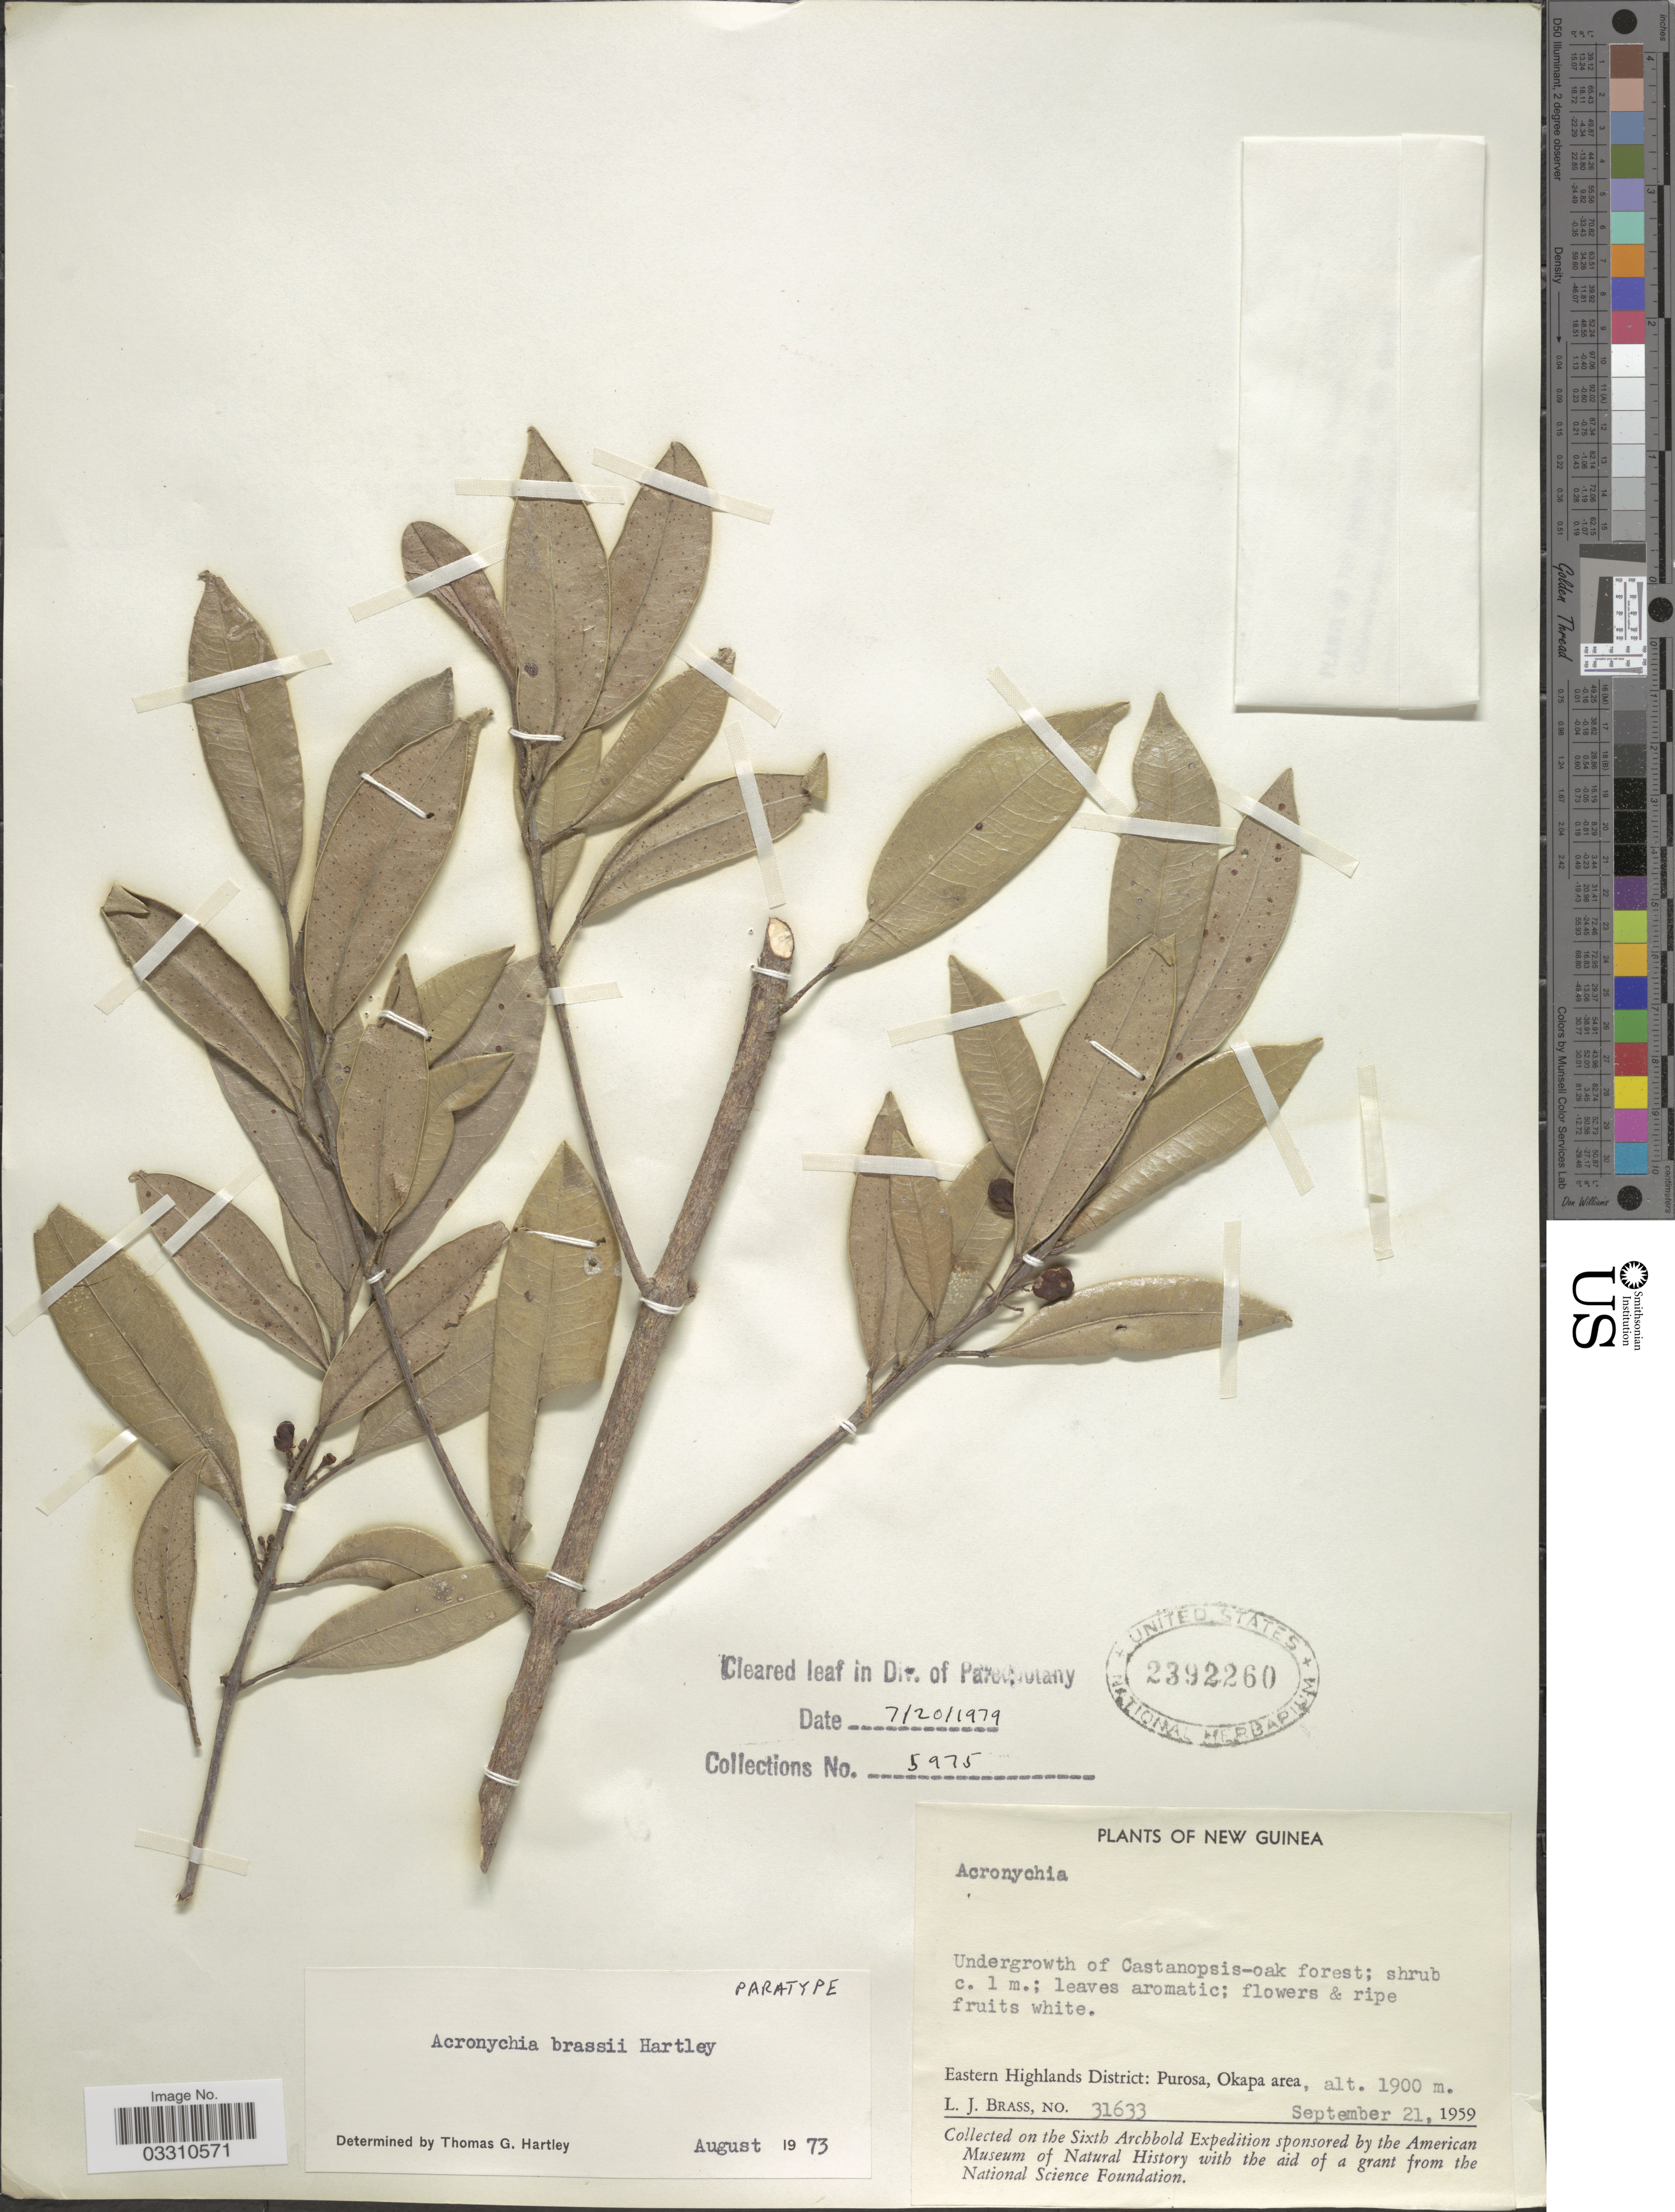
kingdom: Plantae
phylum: Tracheophyta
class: Magnoliopsida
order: Sapindales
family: Rutaceae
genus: Acronychia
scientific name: Acronychia brassi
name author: T.G. Hartley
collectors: L. J. Brass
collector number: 31633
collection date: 1959-09-21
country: Papua New Guinea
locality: New Guinea. Eastern Highlands District: Purosa, Okapa area.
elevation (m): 1900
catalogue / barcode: US 2392260